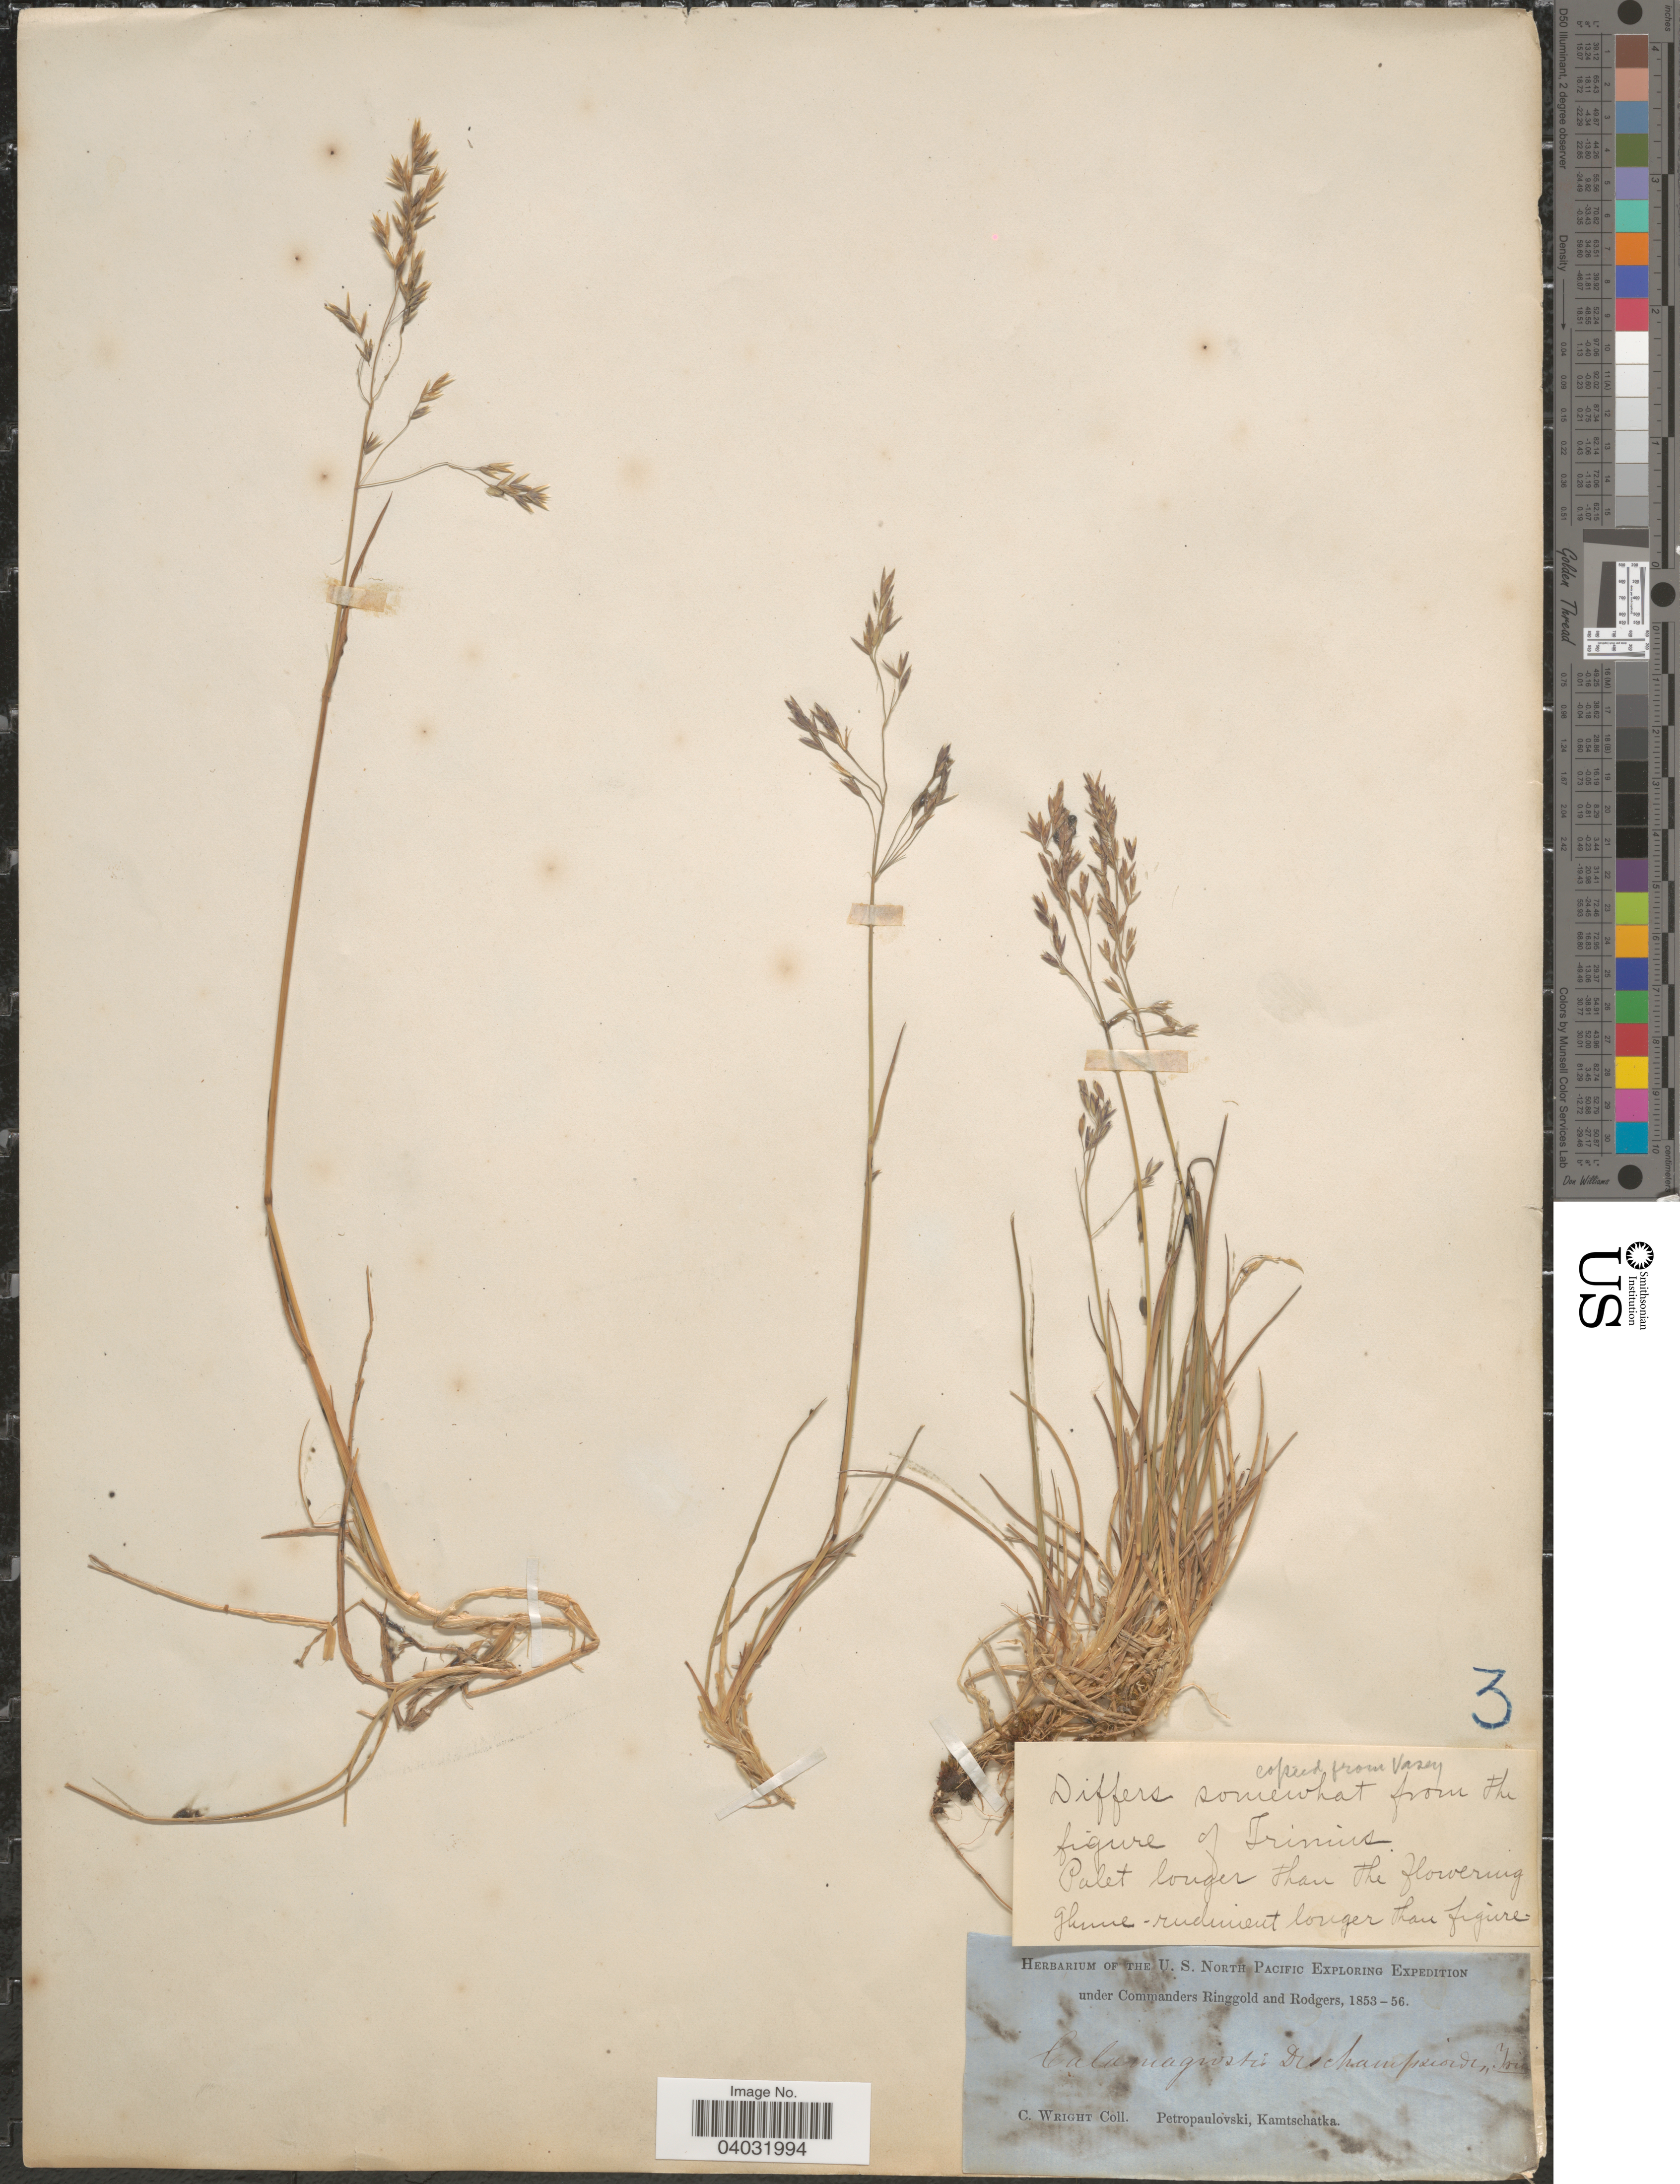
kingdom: Plantae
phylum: Tracheophyta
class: Liliopsida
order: Poales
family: Poaceae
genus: Calamagrostis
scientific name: Calamagrostis deschampsioides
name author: Trin.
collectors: C. Wright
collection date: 1853/1856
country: Russian Federation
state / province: Kamchatka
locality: Petropaulovski, Kamtschatka.